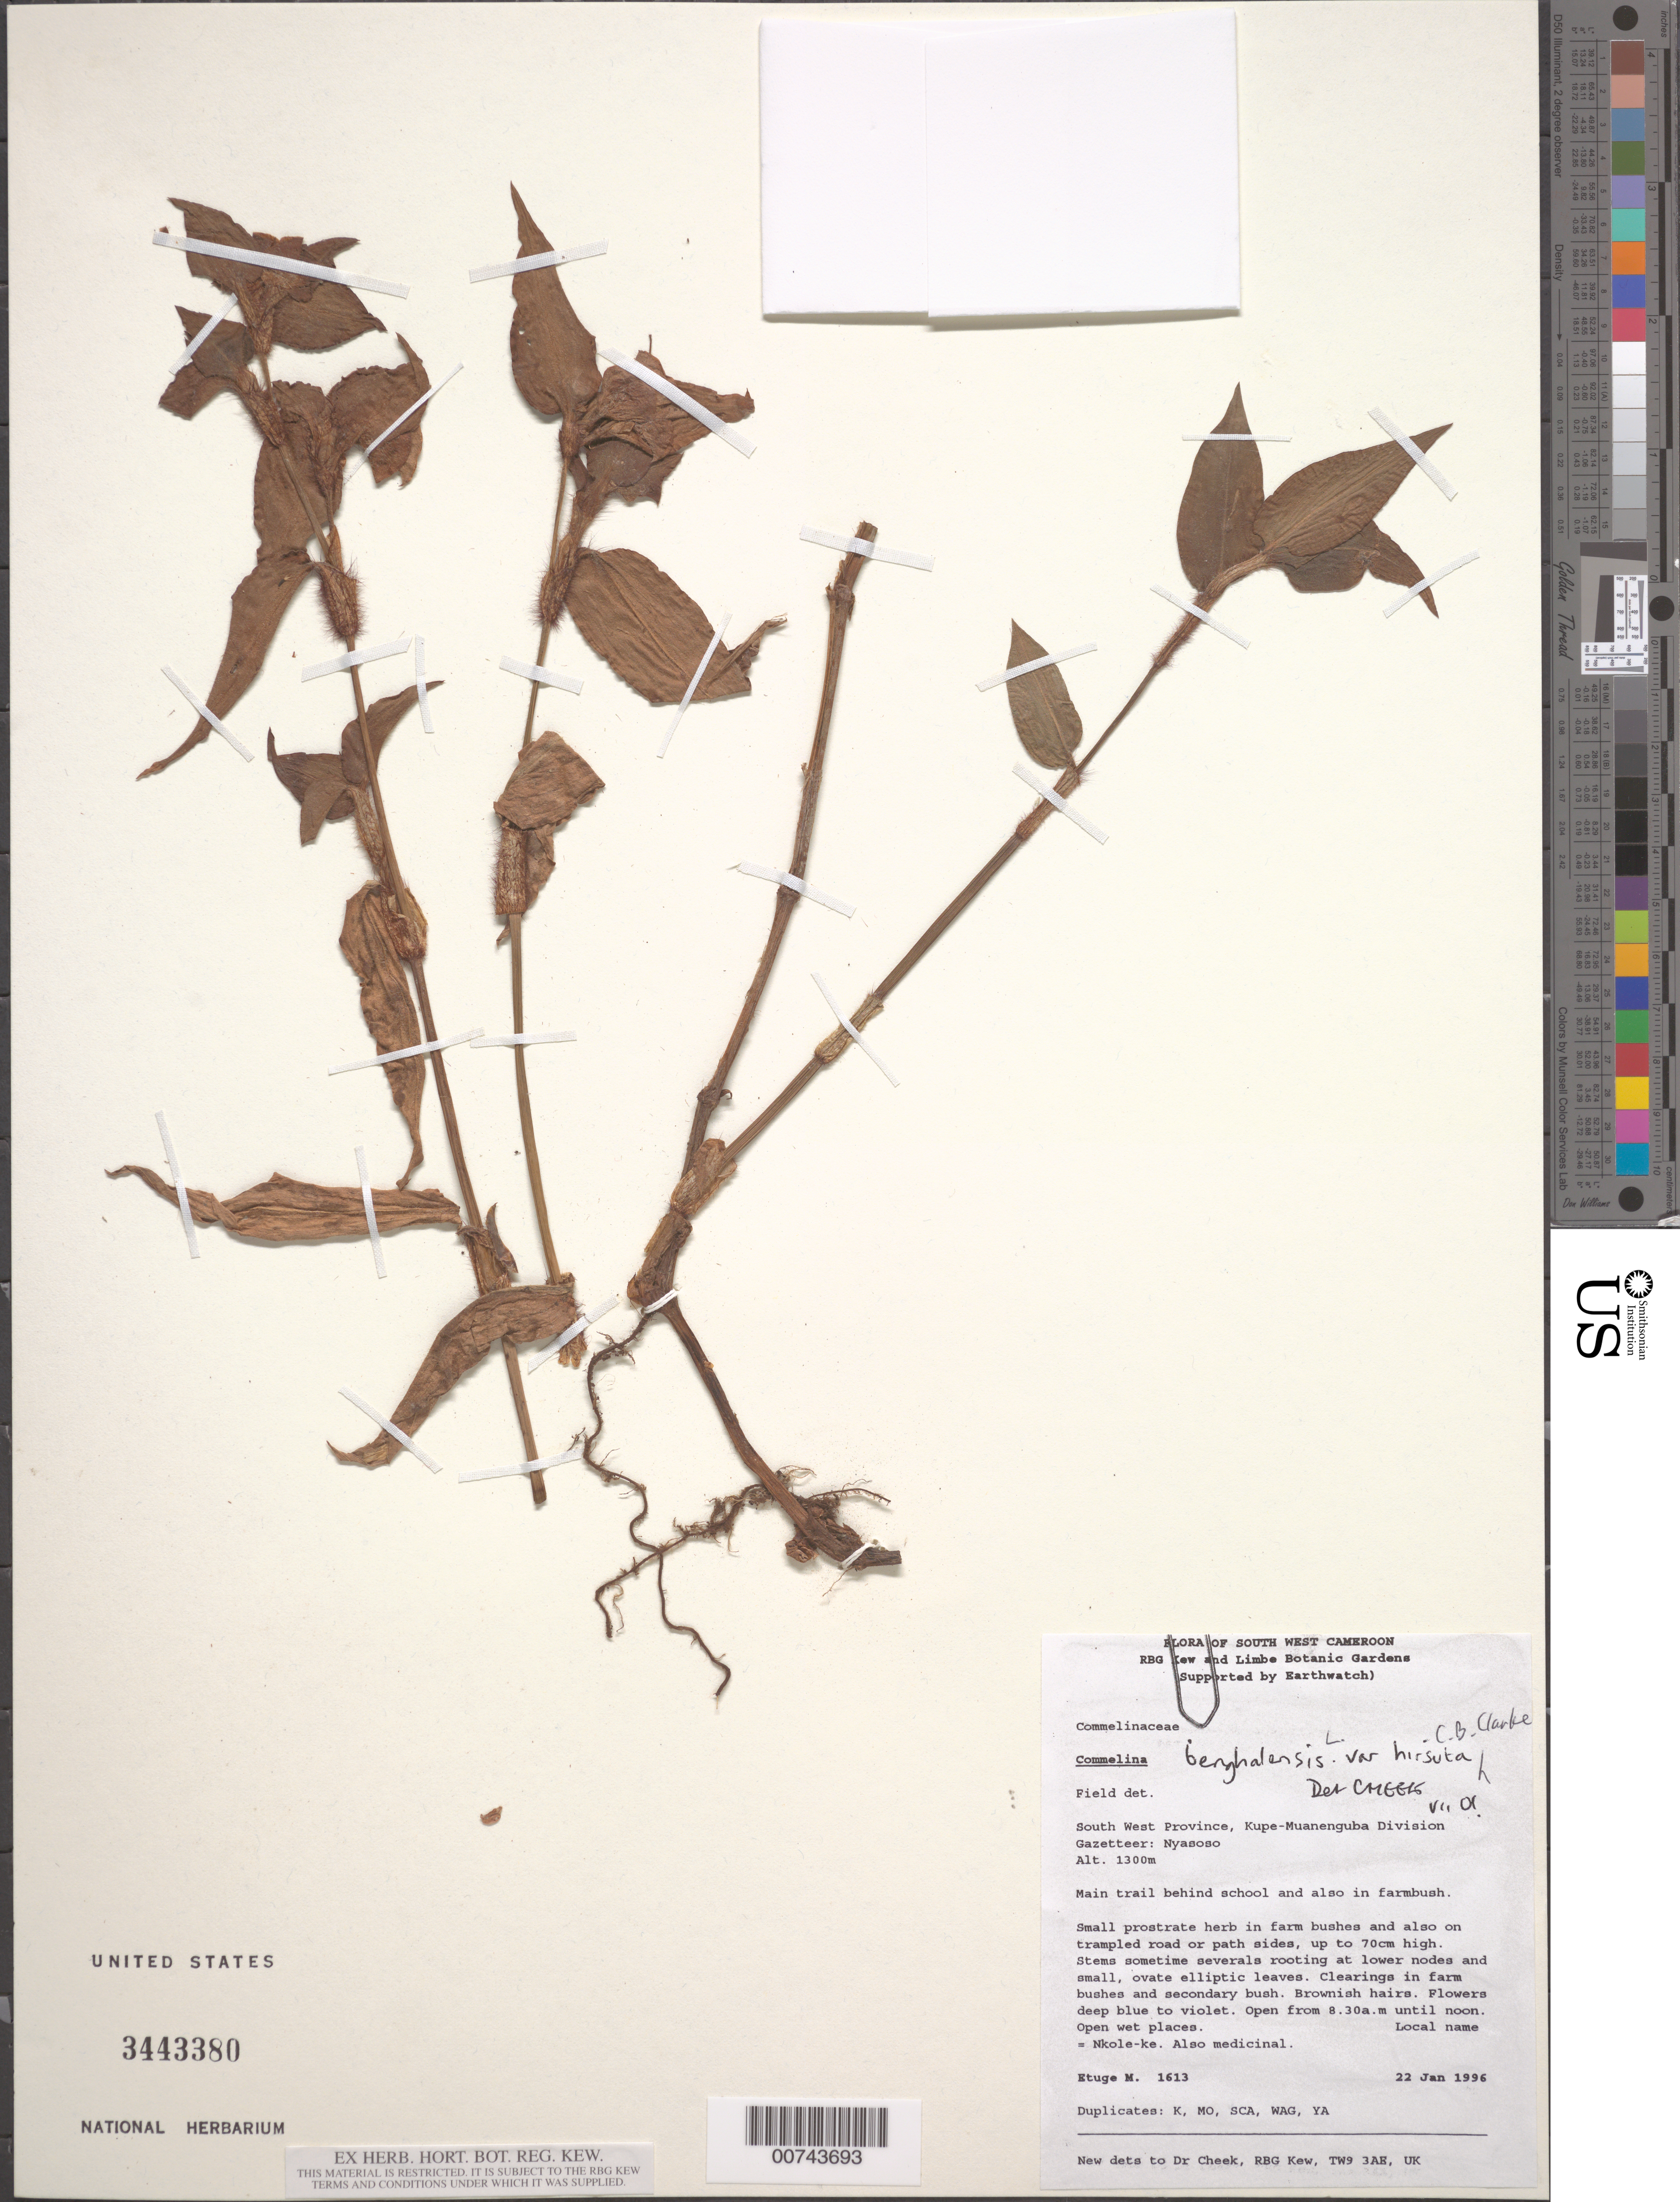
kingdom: Plantae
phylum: Tracheophyta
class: Liliopsida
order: Commelinales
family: Commelinaceae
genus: Commelina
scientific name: Commelina benghalensis var. hirsuta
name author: C.B. Clarke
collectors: M. Etuge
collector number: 1613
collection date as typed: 22 Jan 1996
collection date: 1996-01-22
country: Cameroon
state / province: Sud-Ouest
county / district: Kupe-Muanenguba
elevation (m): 1300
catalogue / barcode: US 3443380